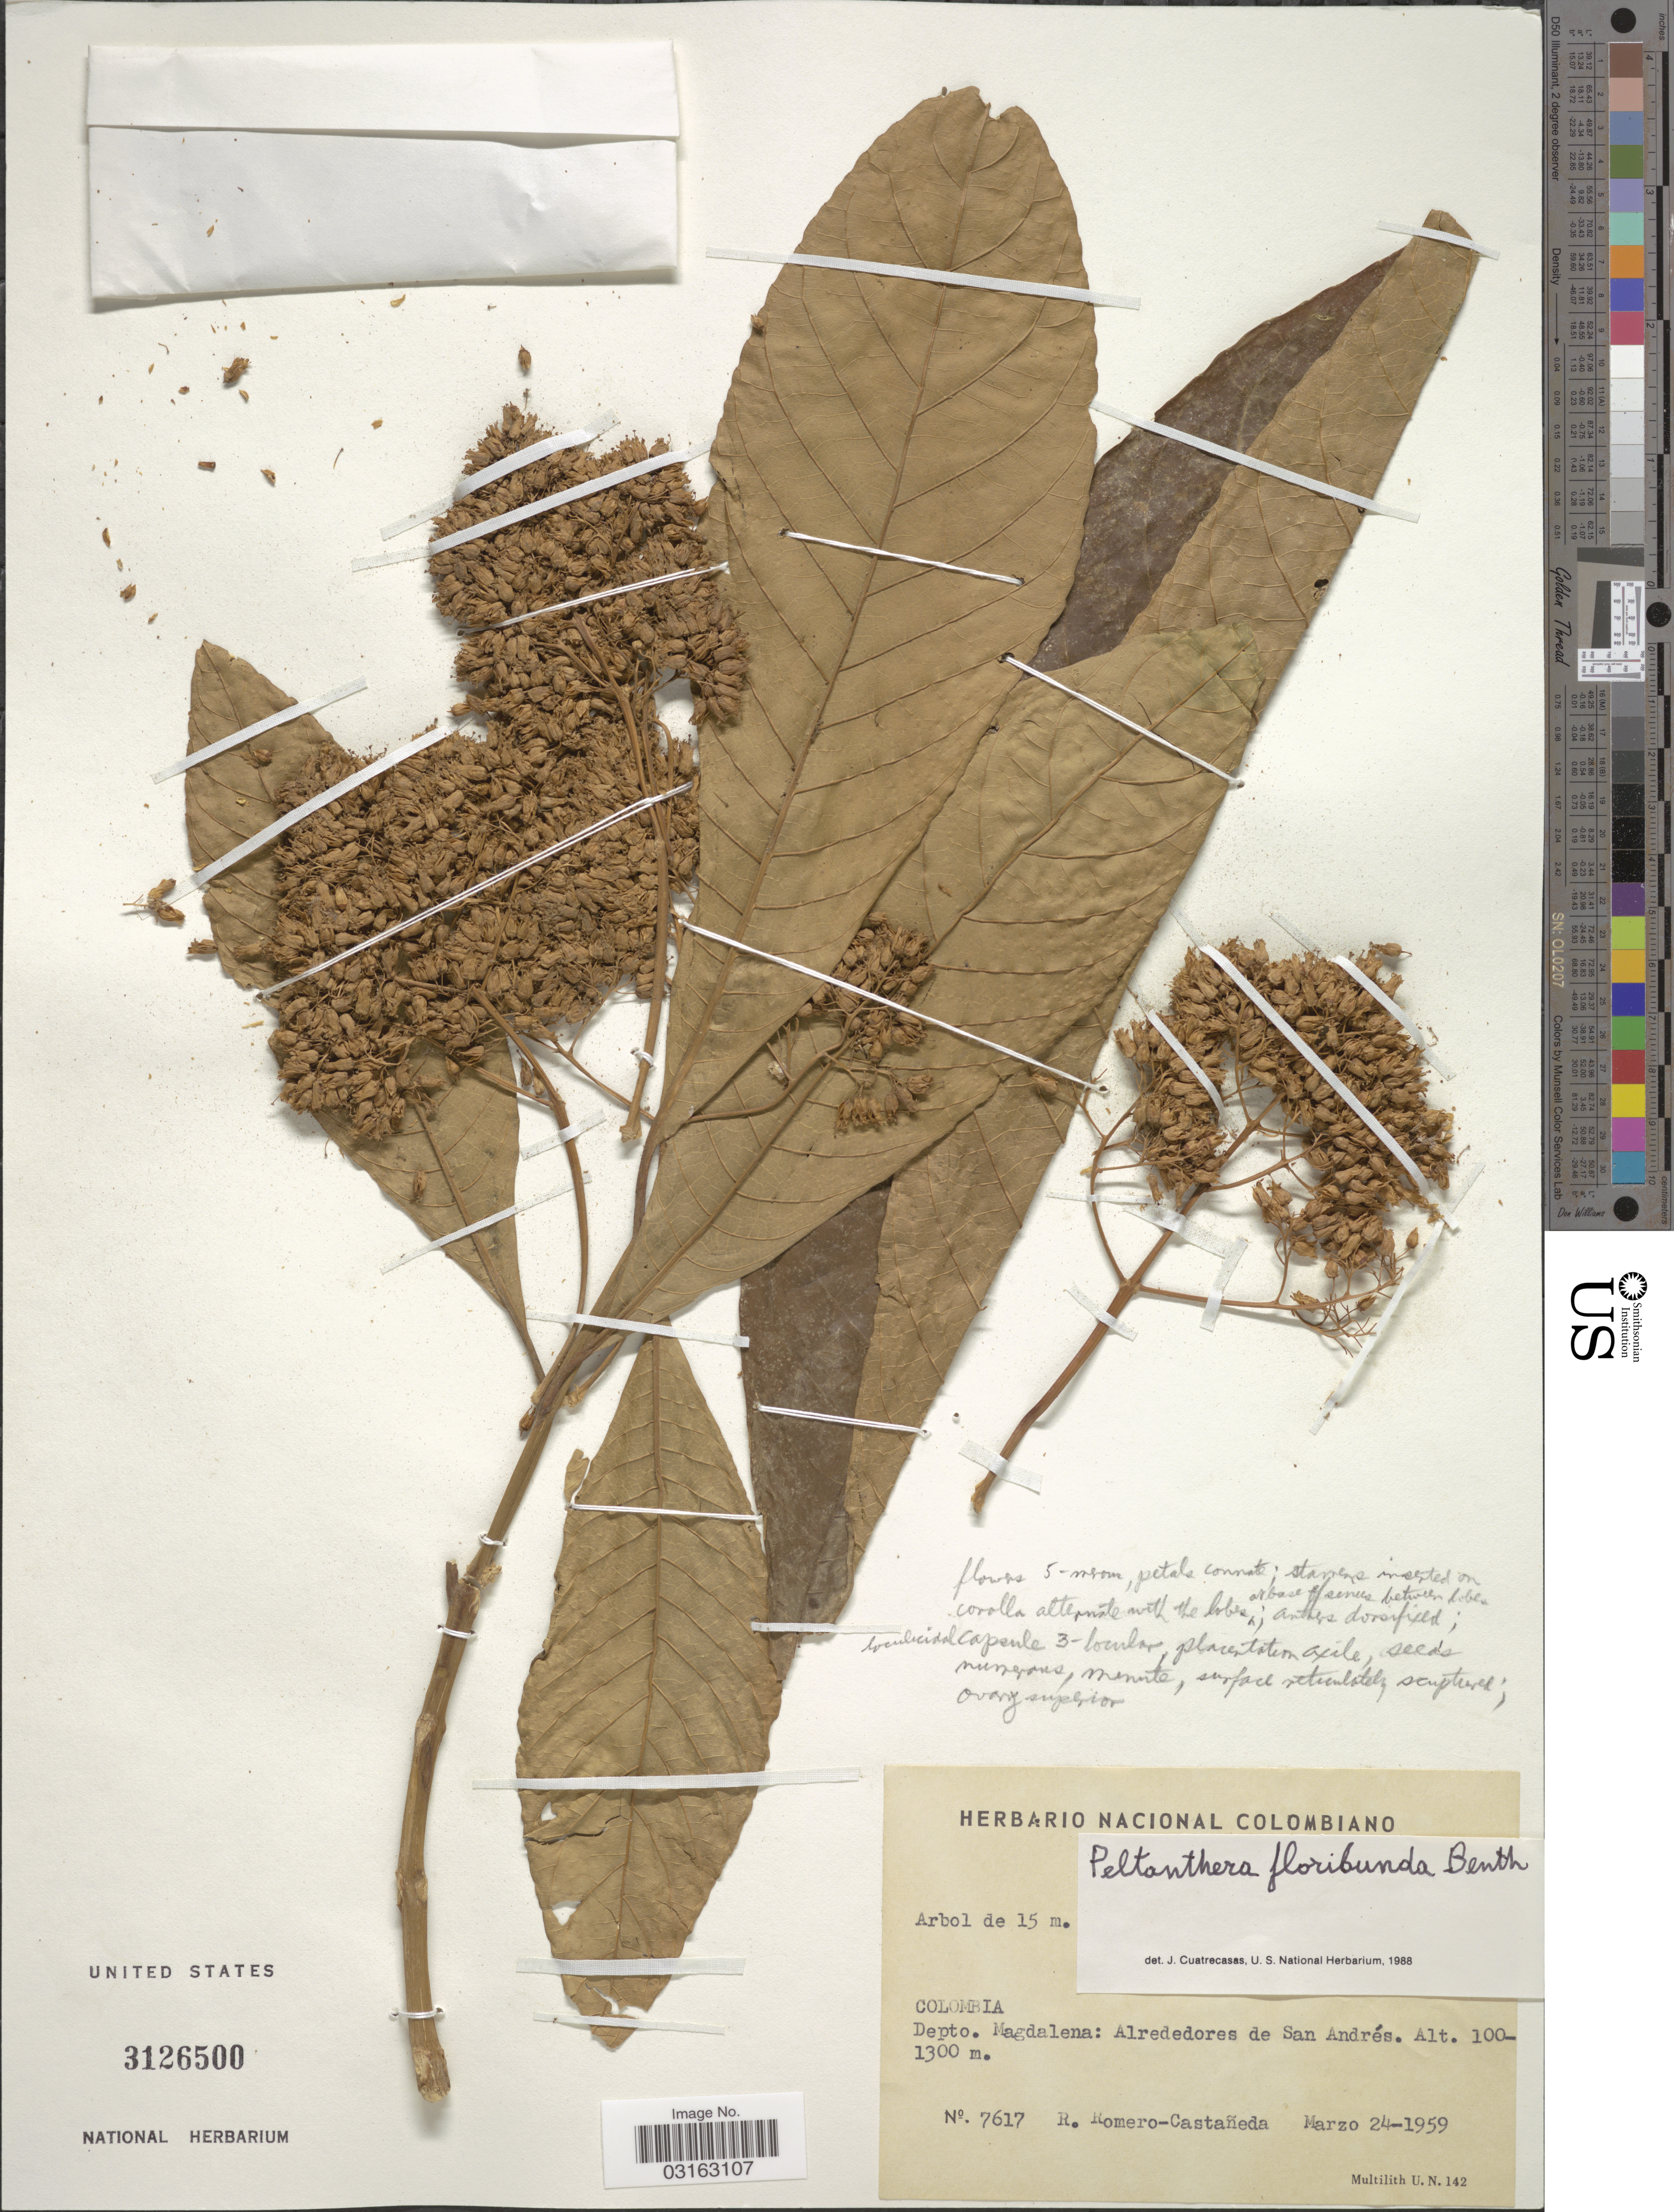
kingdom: Plantae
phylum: Tracheophyta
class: Magnoliopsida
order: Lamiales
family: Peltantheraceae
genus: Peltanthera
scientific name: Peltanthera floribunda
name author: Benth.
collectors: R. Romero Castañeda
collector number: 7617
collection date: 1959-03-24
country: Colombia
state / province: Magdalena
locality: Depto. Magdalena: Alrededores de San Andrés.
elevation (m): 100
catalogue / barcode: US 3126500